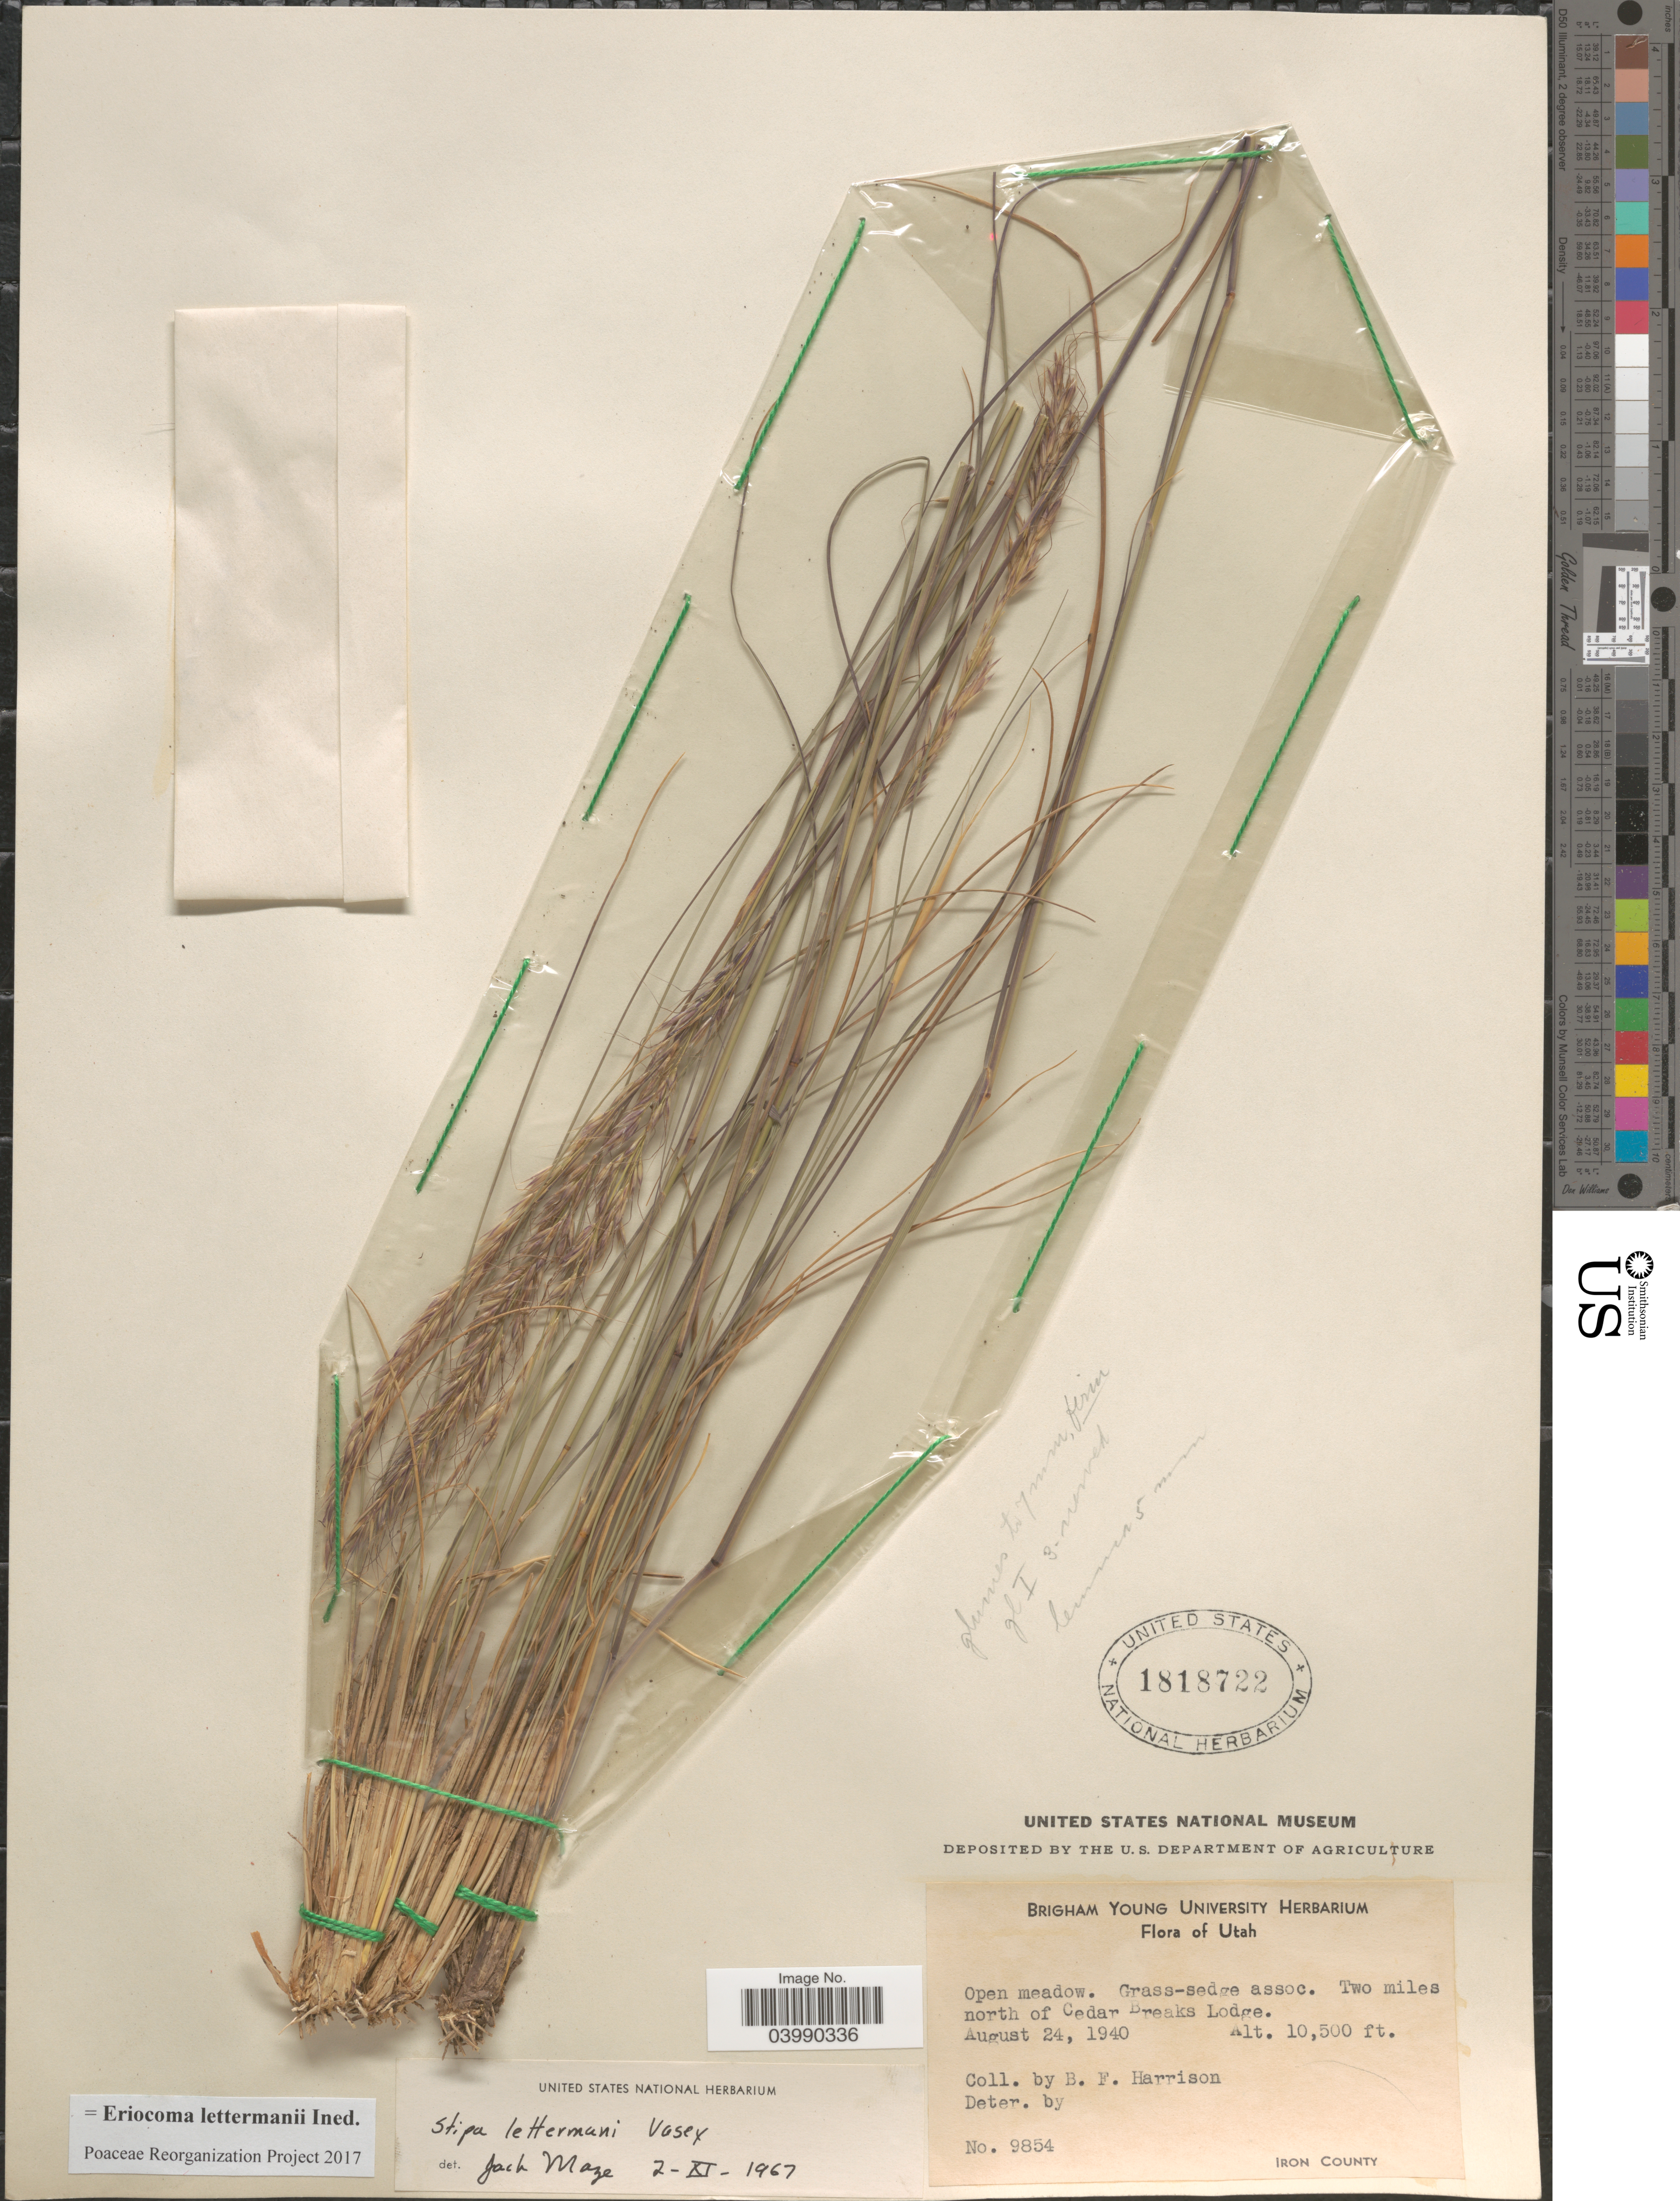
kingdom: Plantae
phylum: Tracheophyta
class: Liliopsida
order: Poales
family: Poaceae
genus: Eriocoma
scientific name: Eriocoma lettermanii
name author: (Vasey) Romasch.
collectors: B. F. Harrison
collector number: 9854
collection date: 1940-08-24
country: United States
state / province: Utah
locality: Open meadow. Grass-sedge assoc. Two miles north of Cedar Breaks Lodge. Iron County.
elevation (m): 3200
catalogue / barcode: US 1818722